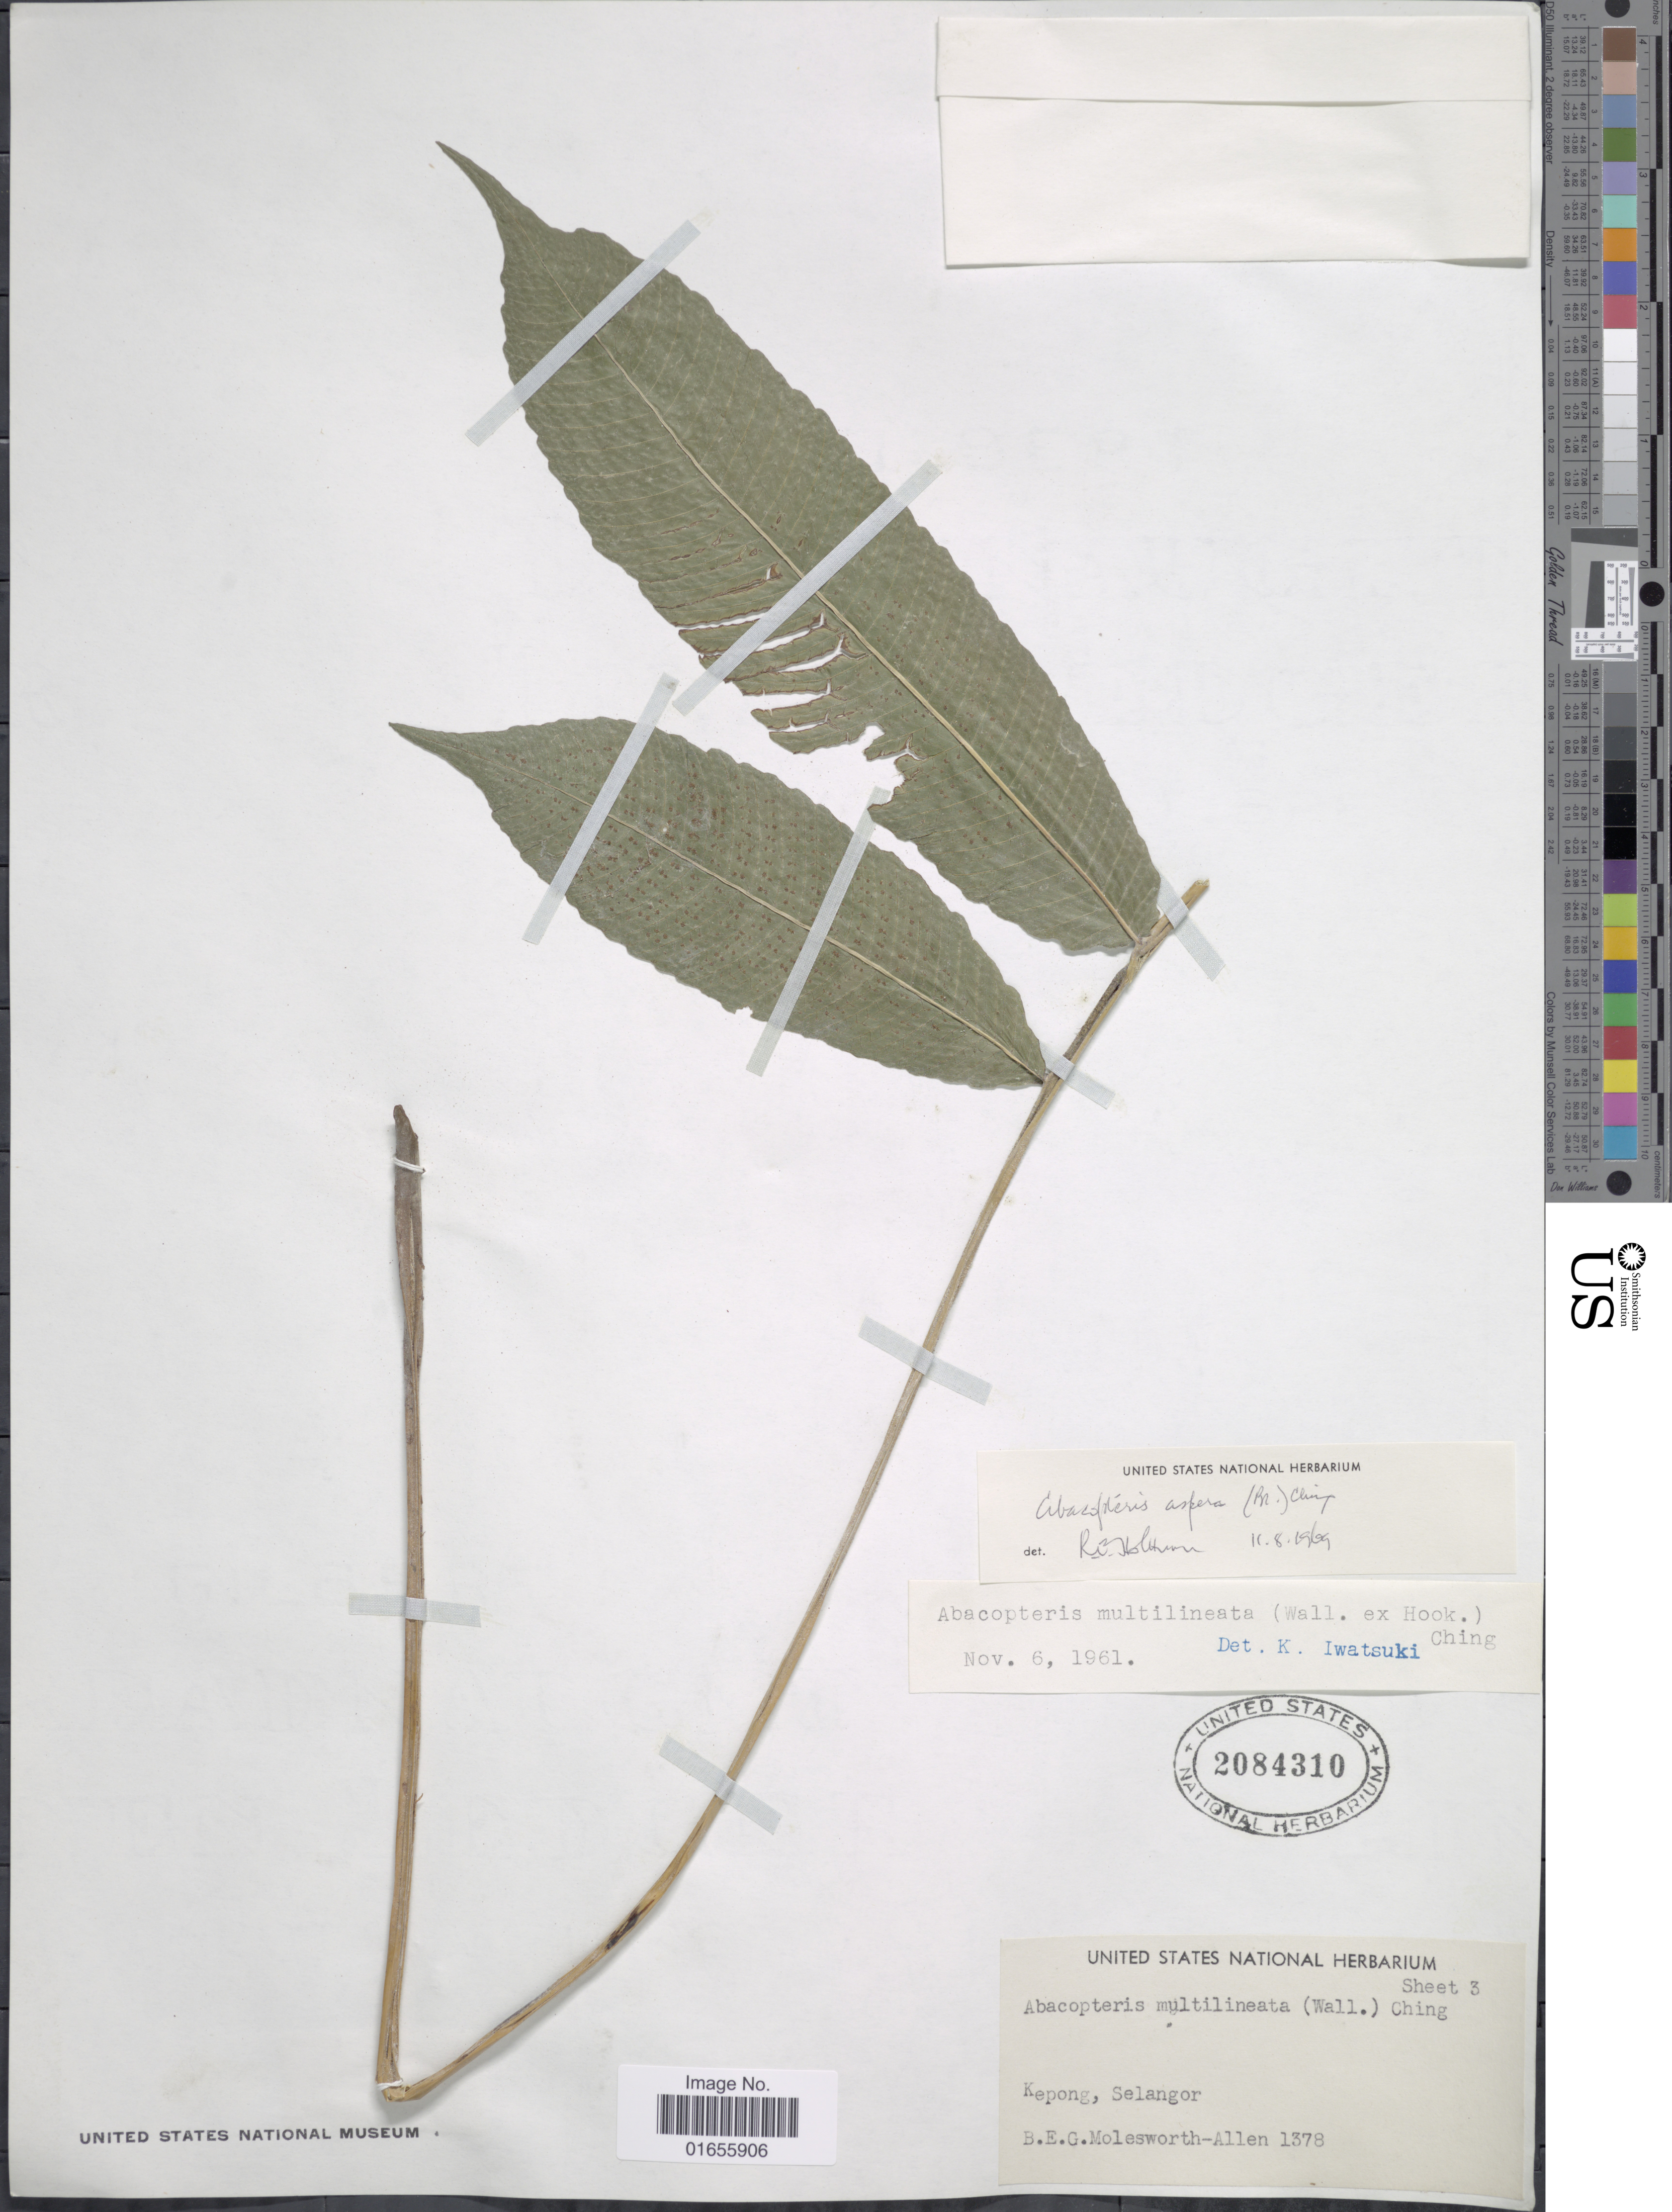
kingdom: Plantae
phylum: Tracheophyta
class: Polypodiopsida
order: Polypodiales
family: Thelypteridaceae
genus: Pronephrium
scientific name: Pronephrium asperum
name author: (C. Presl) Holttum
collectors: B. E. G. Molesworth-Allen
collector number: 1378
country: Malaysia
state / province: Selangor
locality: Kepong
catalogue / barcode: US 2084310